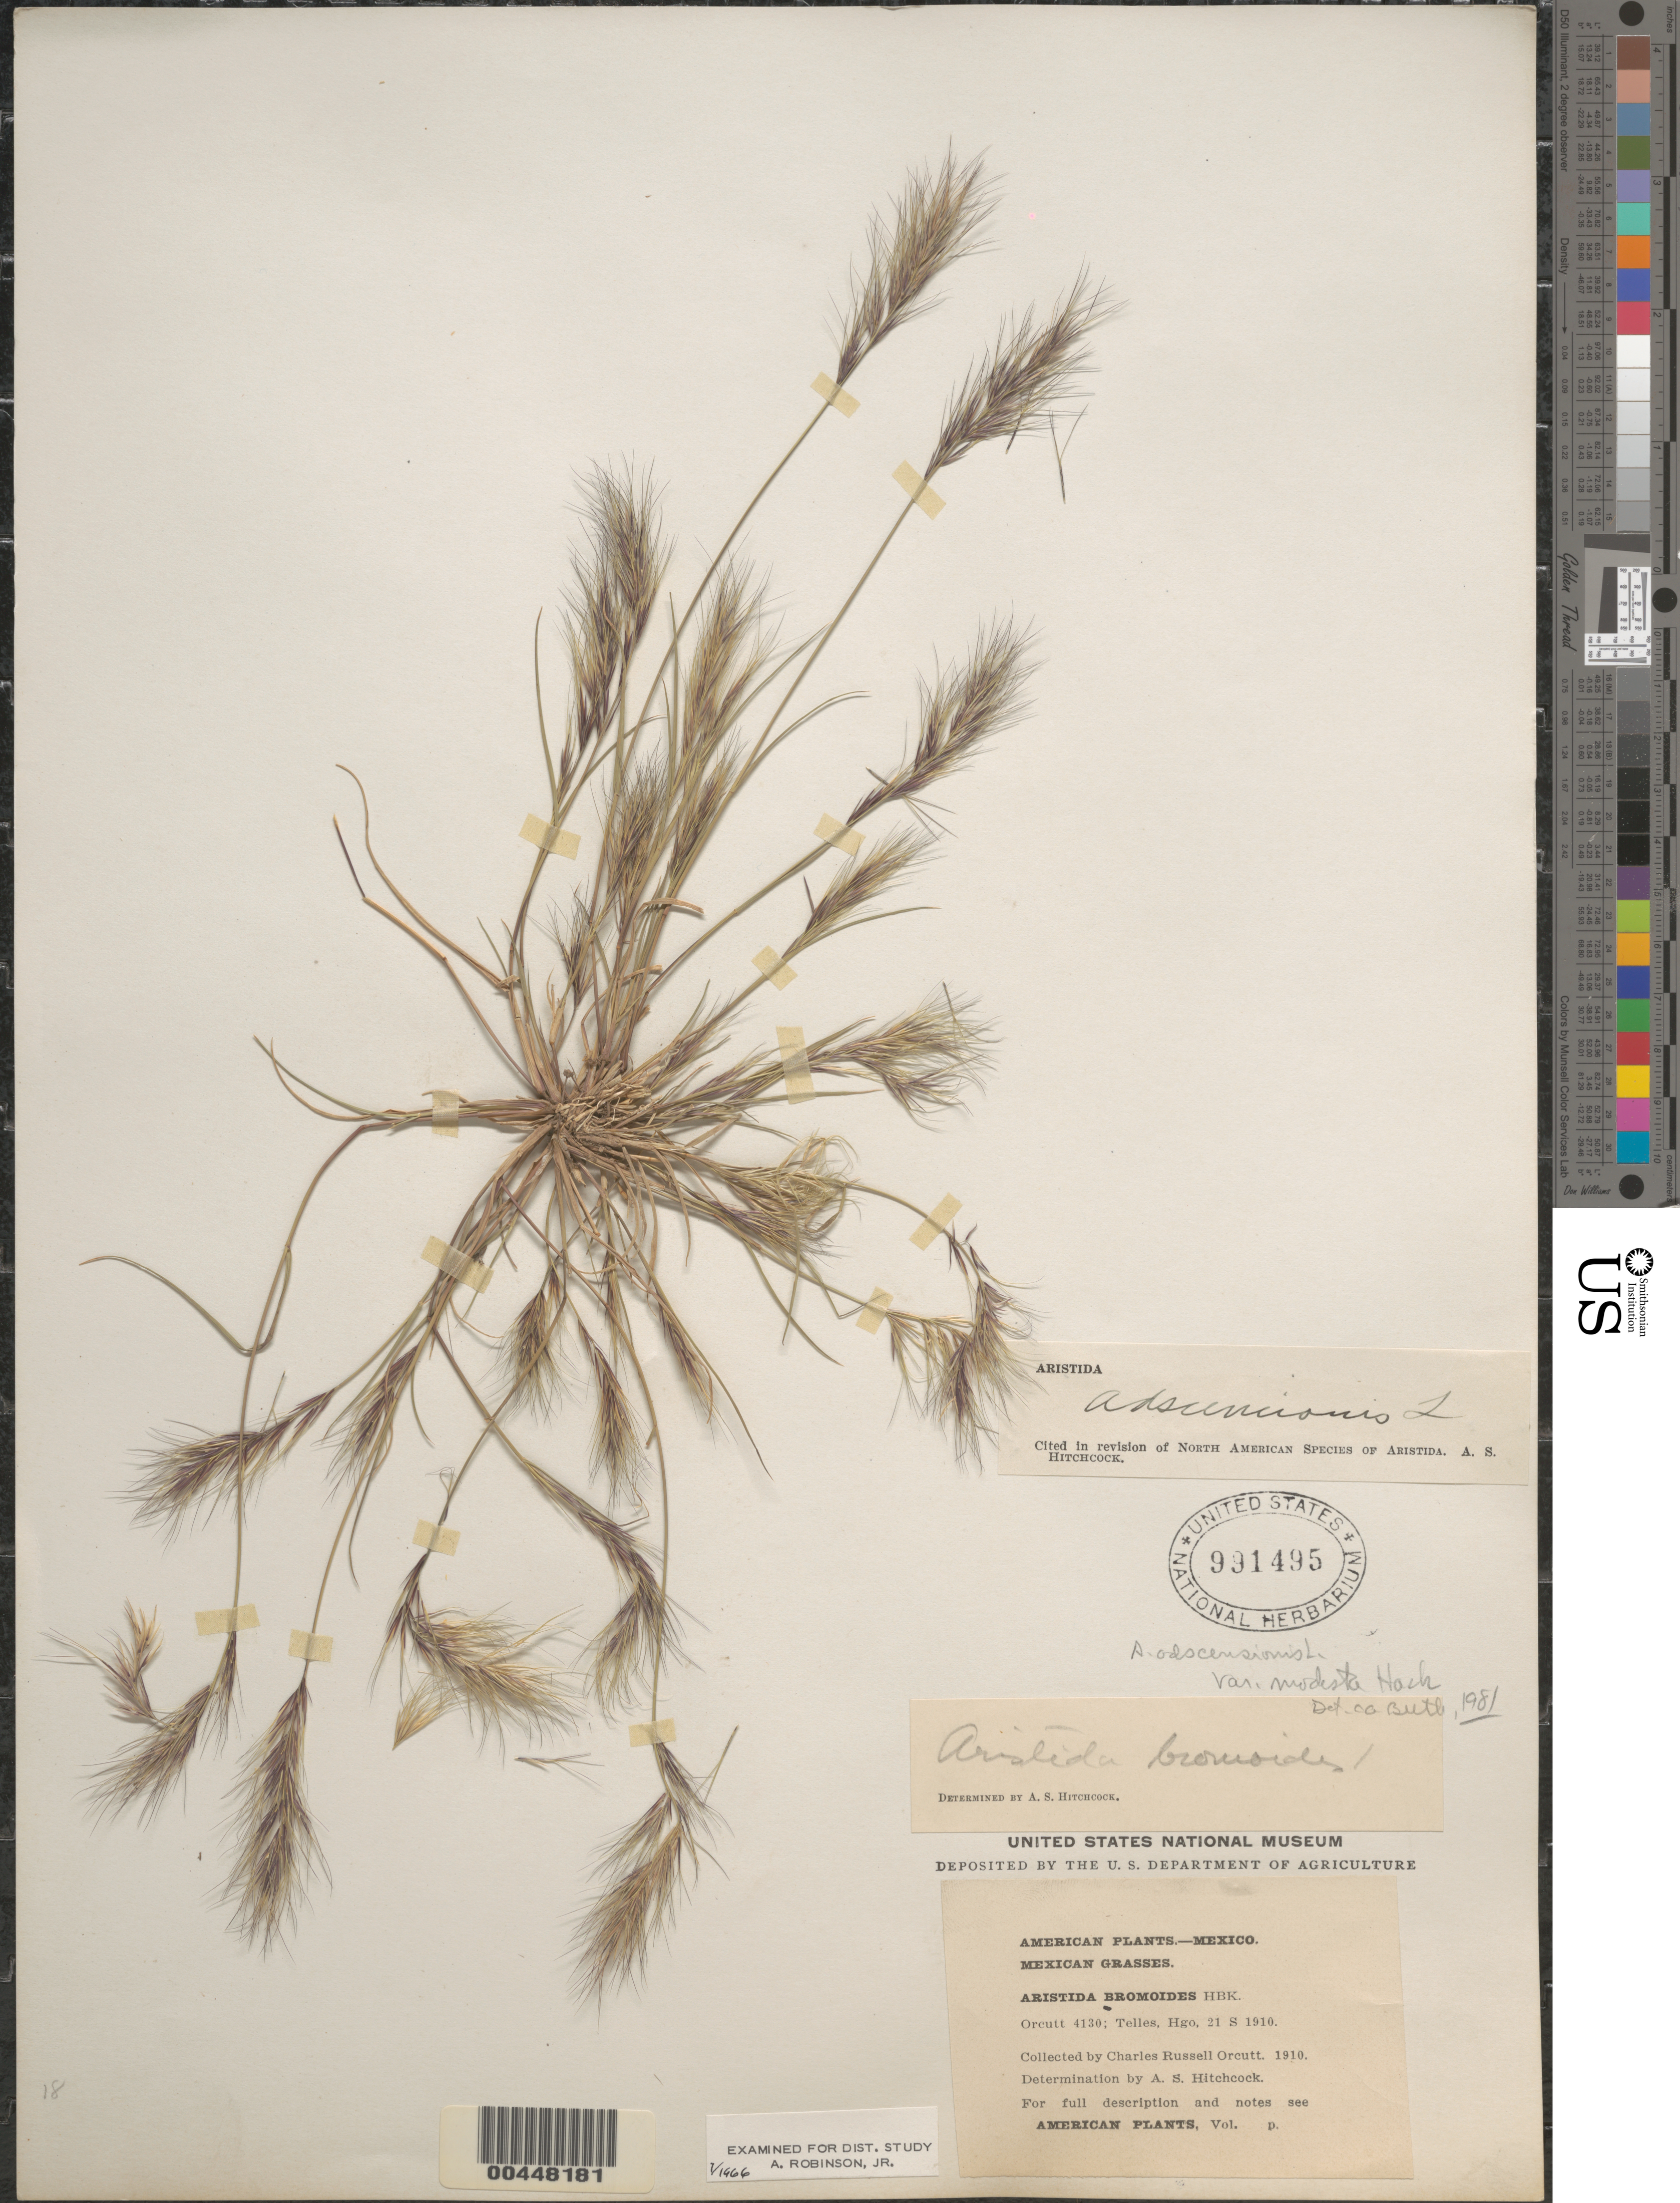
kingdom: Plantae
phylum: Tracheophyta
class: Liliopsida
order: Poales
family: Poaceae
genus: Aristida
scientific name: Aristida adscensionis var. modesta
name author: Hack. in Stuck.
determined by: Beetle, O. A.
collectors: C. R. Orcutt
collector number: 4130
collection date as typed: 21 Sep 1910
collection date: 1910-09-21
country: Mexico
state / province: Hidalgo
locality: Telles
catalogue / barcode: US 991495